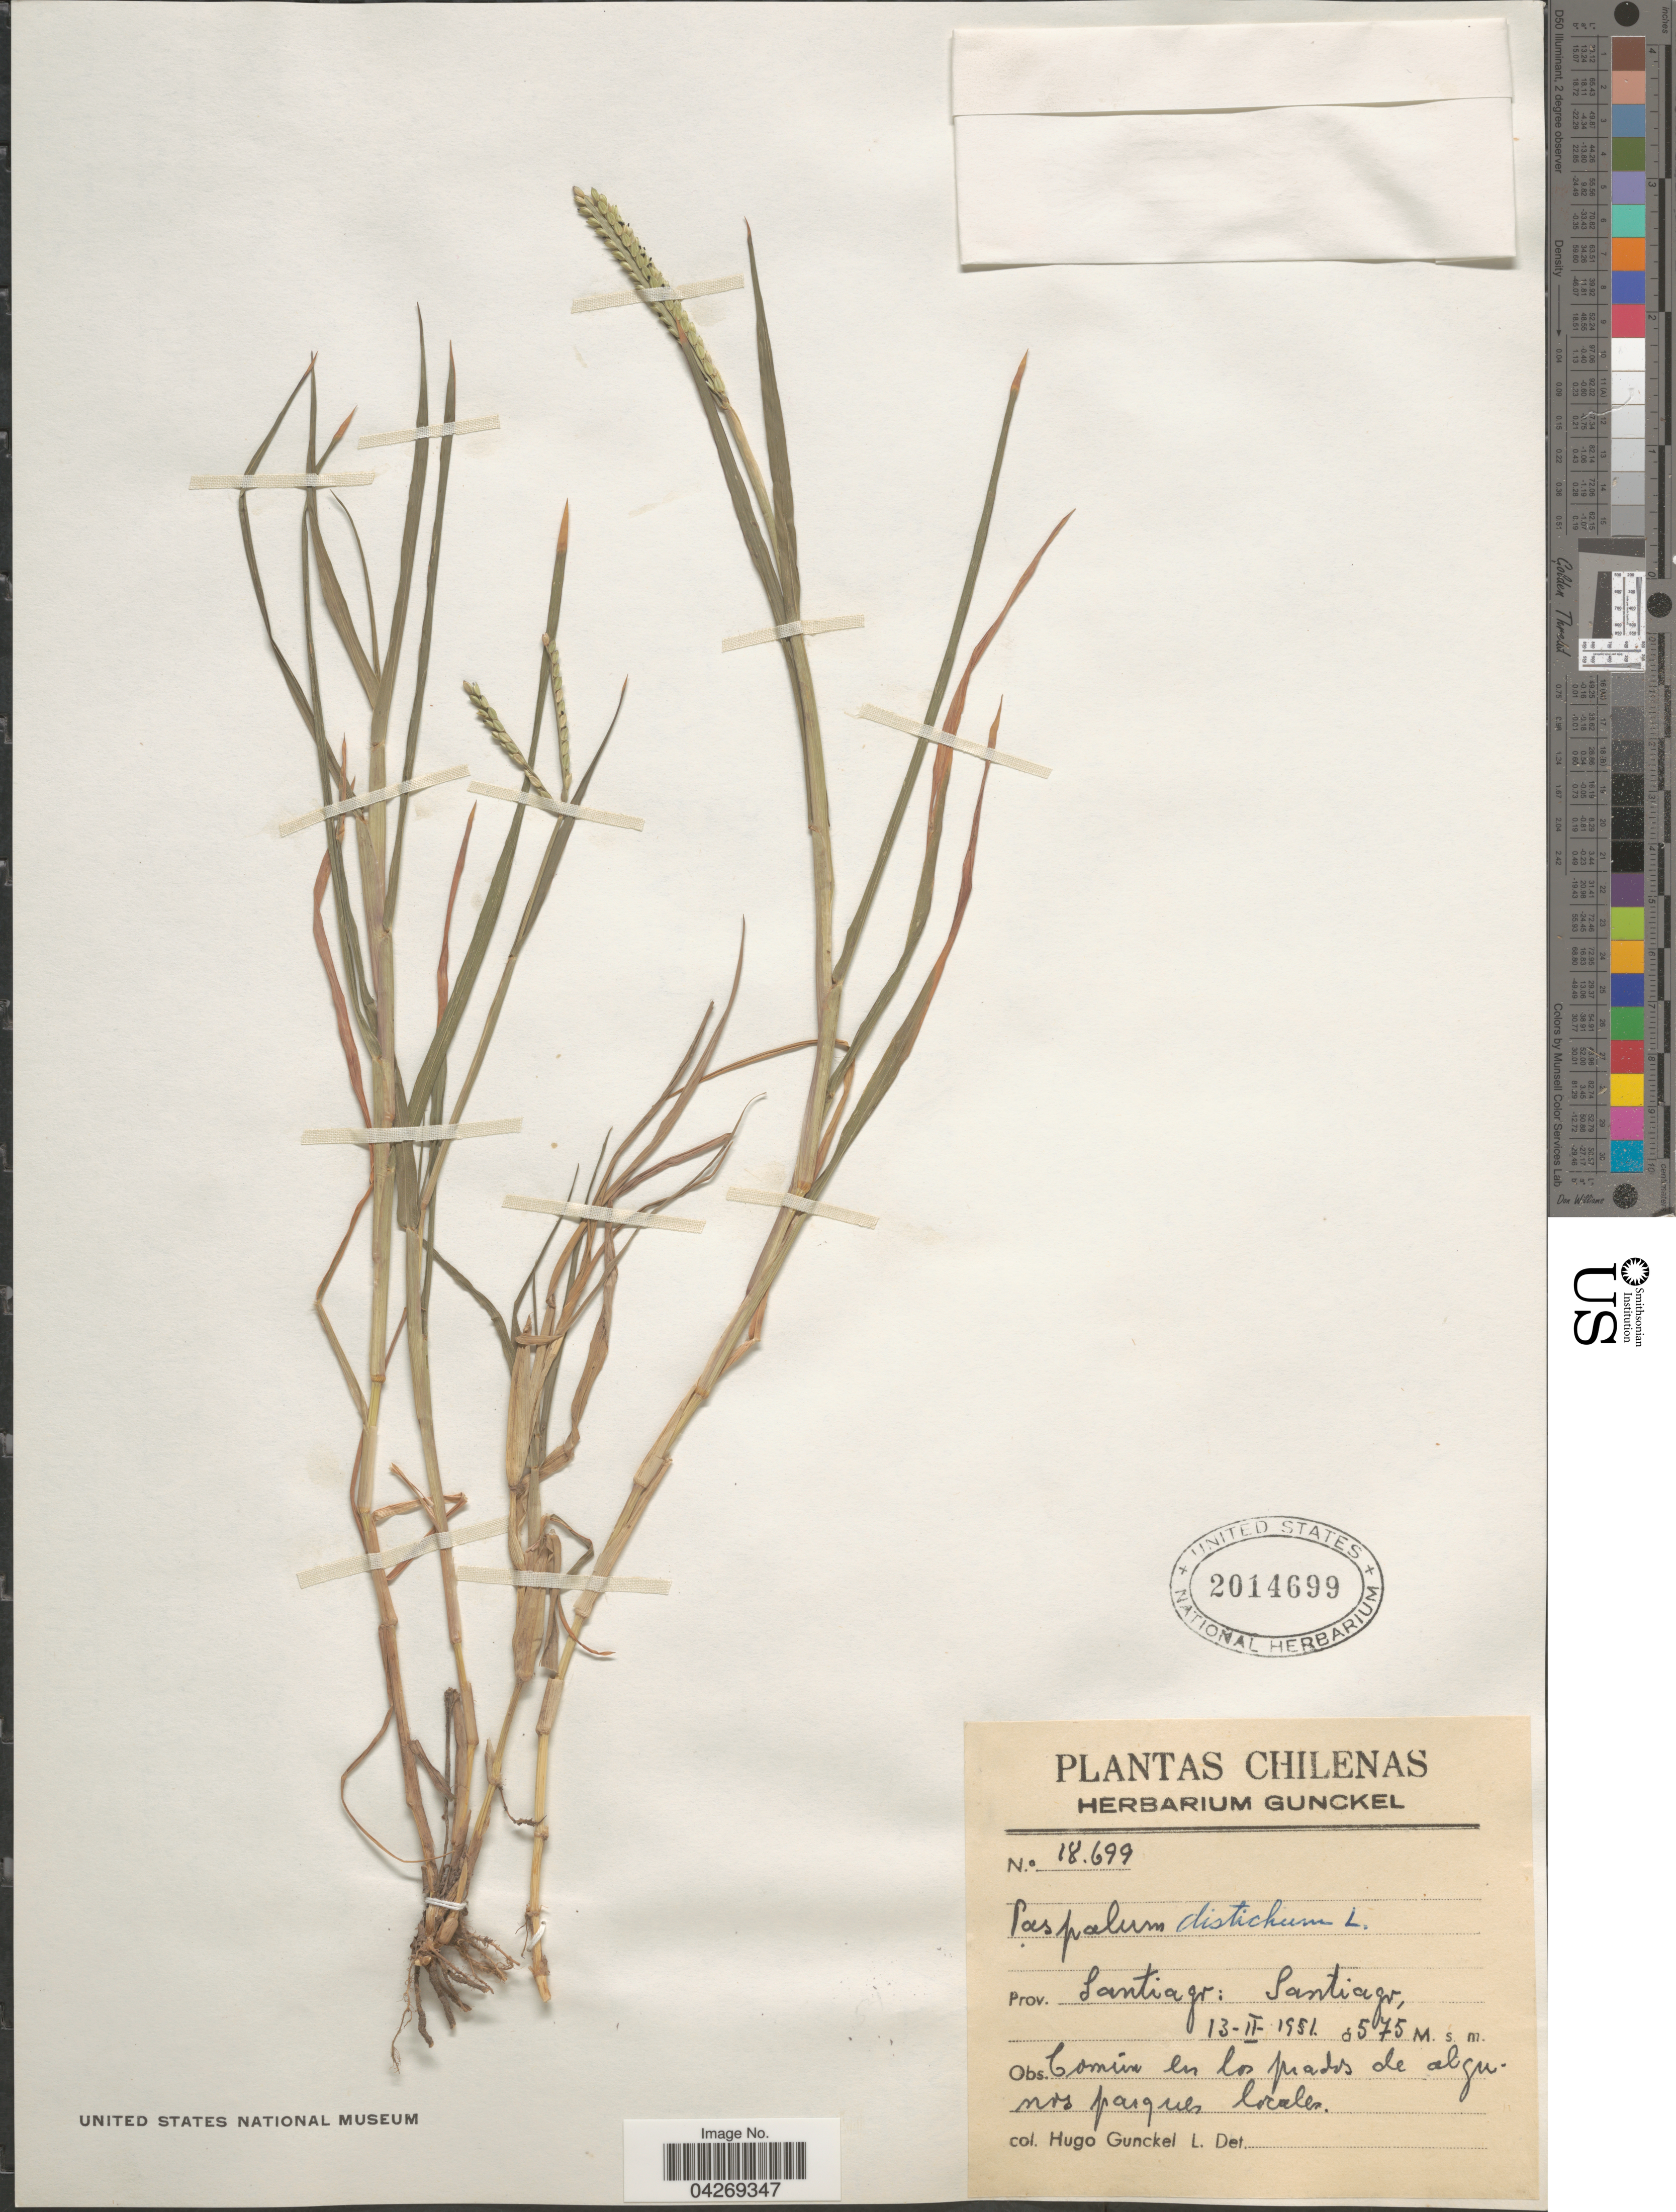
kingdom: Plantae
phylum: Tracheophyta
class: Liliopsida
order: Poales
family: Poaceae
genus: Paspalum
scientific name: Paspalum distichum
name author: L.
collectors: H. Gunckel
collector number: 18699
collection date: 1951-02-13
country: Chile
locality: Prov. Santiago: Santiago. Común en los prados de algunos parques locales.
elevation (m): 575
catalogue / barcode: US 2014699